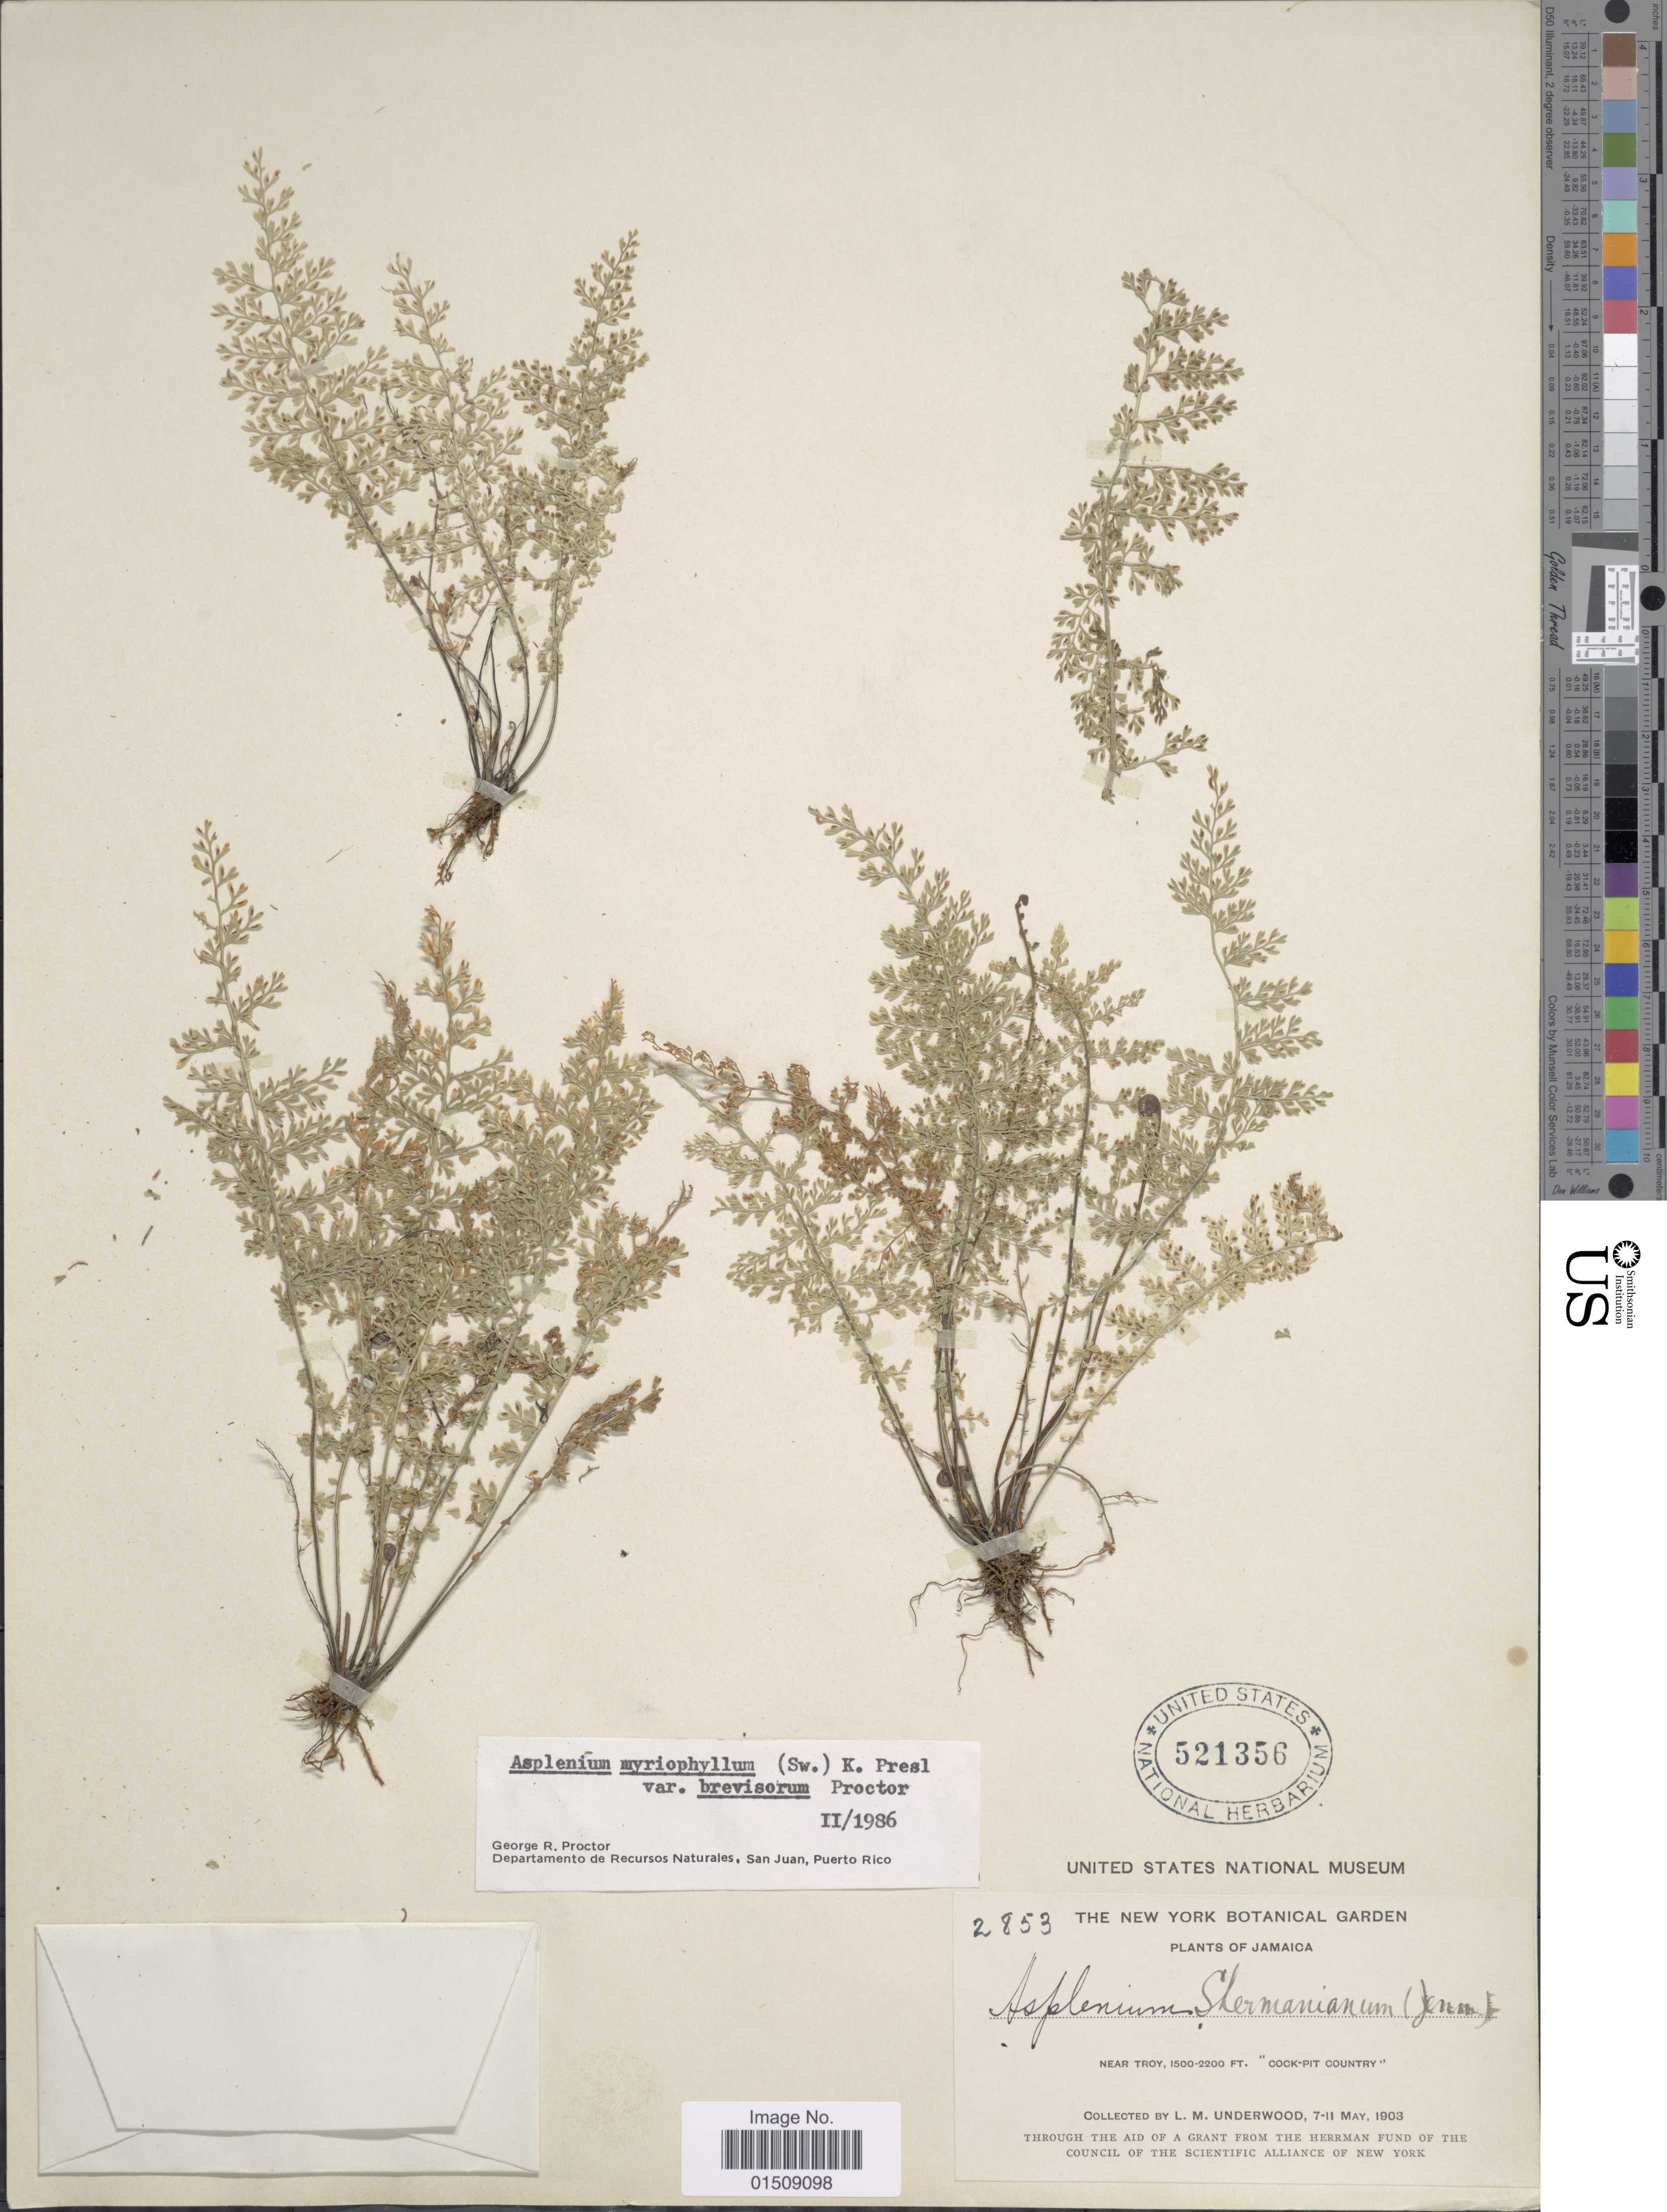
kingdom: Plantae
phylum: Tracheophyta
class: Polypodiopsida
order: Polypodiales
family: Aspleniaceae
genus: Asplenium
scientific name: Asplenium myriophyllum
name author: (Sw.) C. Presl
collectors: L. M. Underwood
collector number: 2853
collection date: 1903-05-07/1903-05-11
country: Jamaica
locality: Near Troy, "Cock-Pit Country"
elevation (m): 457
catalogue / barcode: US 521356